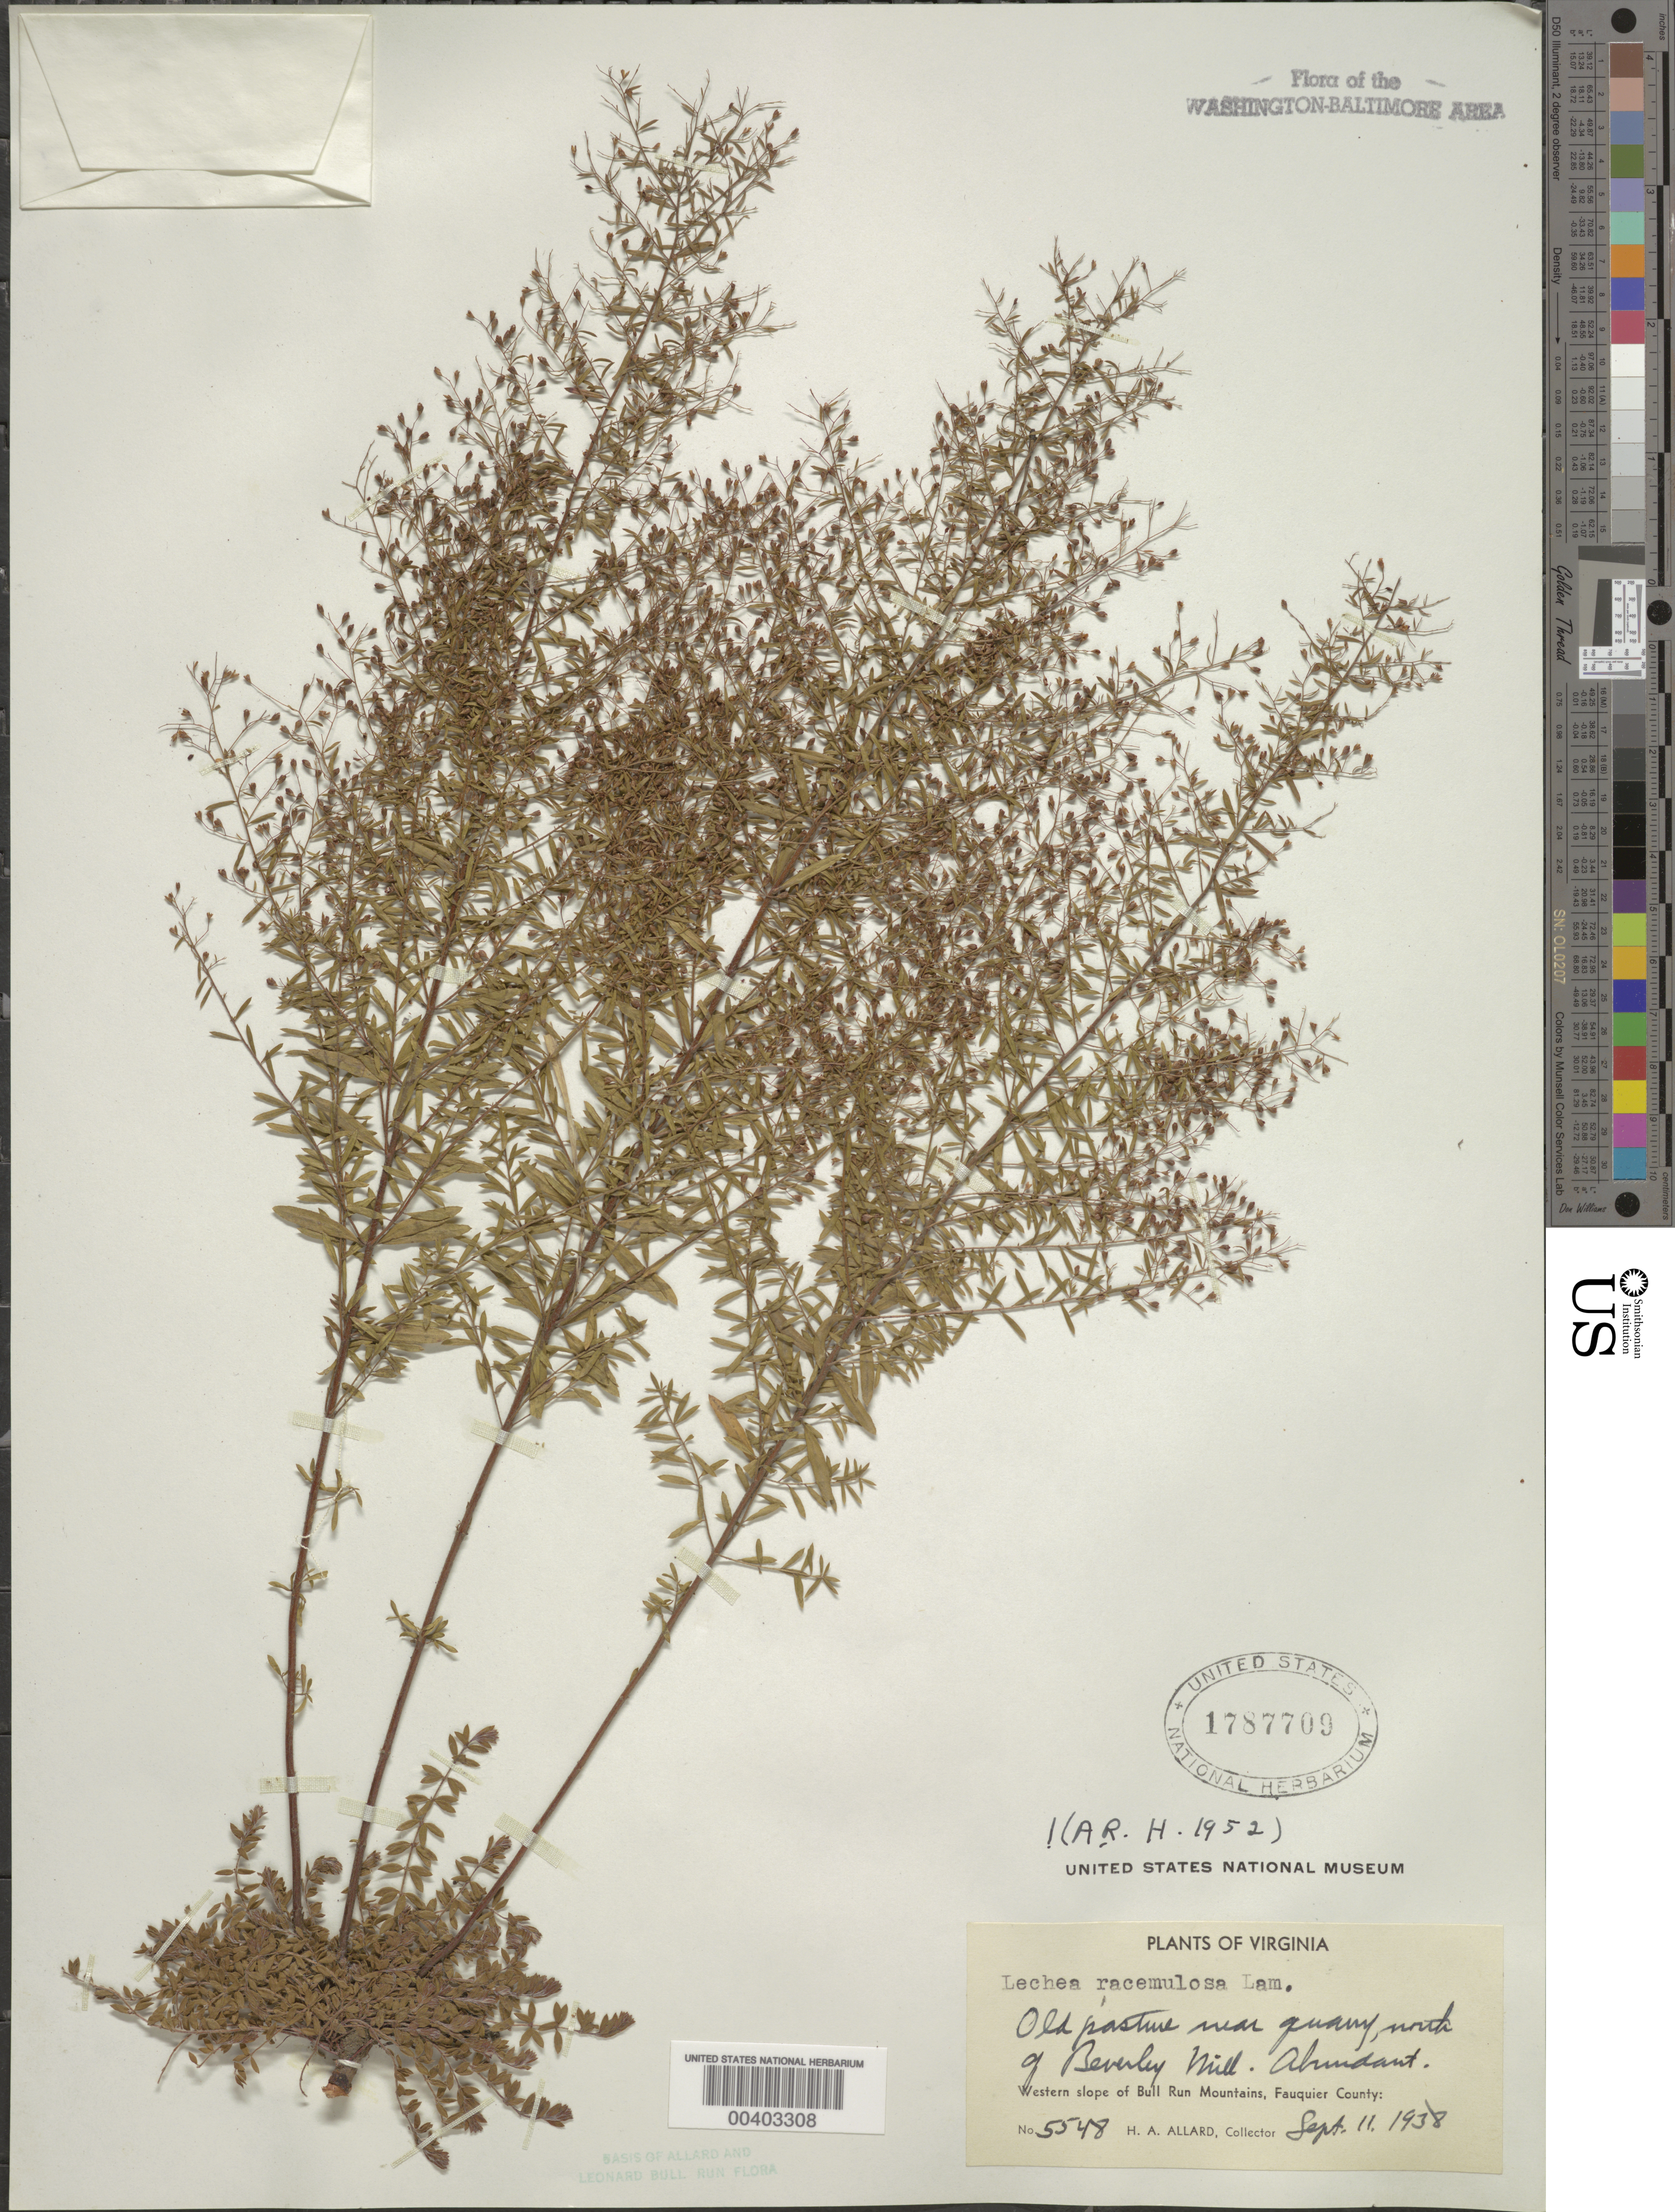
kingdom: Plantae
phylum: Tracheophyta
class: Magnoliopsida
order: Malvales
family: Cistaceae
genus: Lechea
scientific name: Lechea racemulosa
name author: Michx.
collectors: H. A. Allard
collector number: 5548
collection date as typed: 11 Sep 1938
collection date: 1938-09-11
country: United States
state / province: Virginia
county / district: Fauquier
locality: North of Beverley Mill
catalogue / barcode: US 1787709